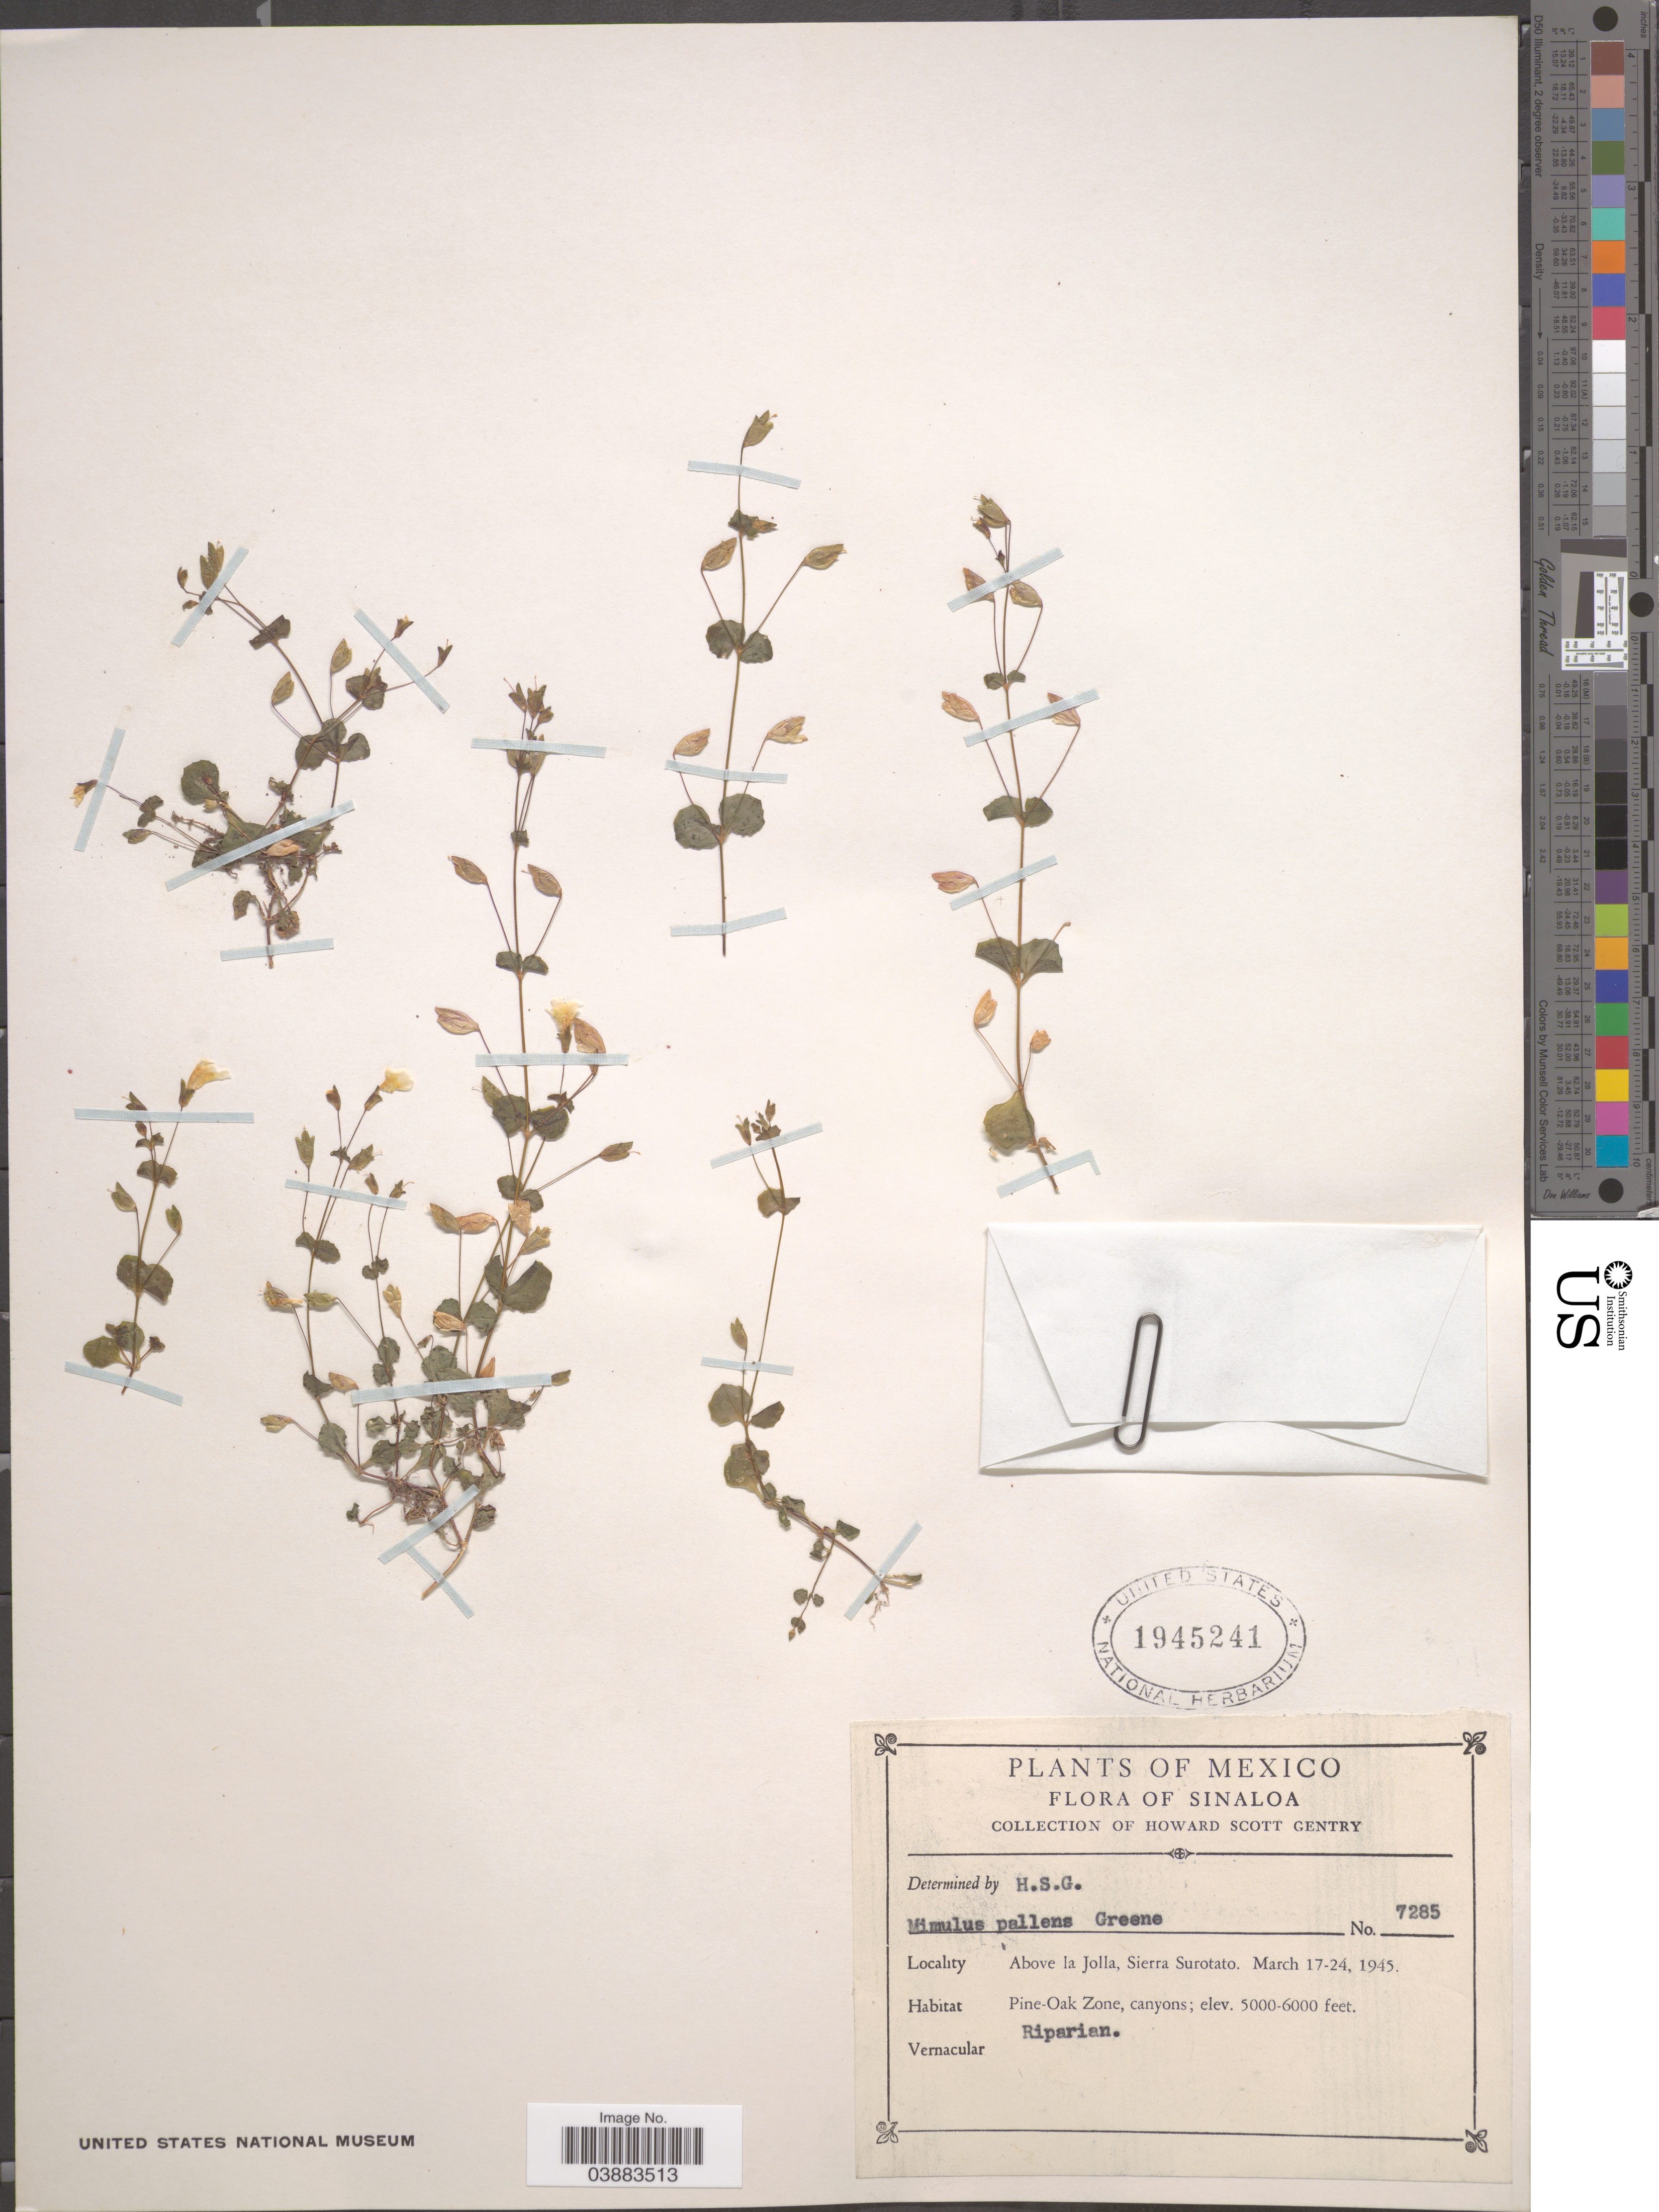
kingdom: Plantae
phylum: Tracheophyta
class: Magnoliopsida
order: Lamiales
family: Phrymaceae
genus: Mimulus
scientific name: Mimulus pallens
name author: Greene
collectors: H. S. Gentry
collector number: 7285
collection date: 1945-03-17/1945-03-24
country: Mexico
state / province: Sinaloa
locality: Above la Jolla, Sierra Surotato. Pine-Oak Zone.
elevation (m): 1524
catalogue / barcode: US 1945241